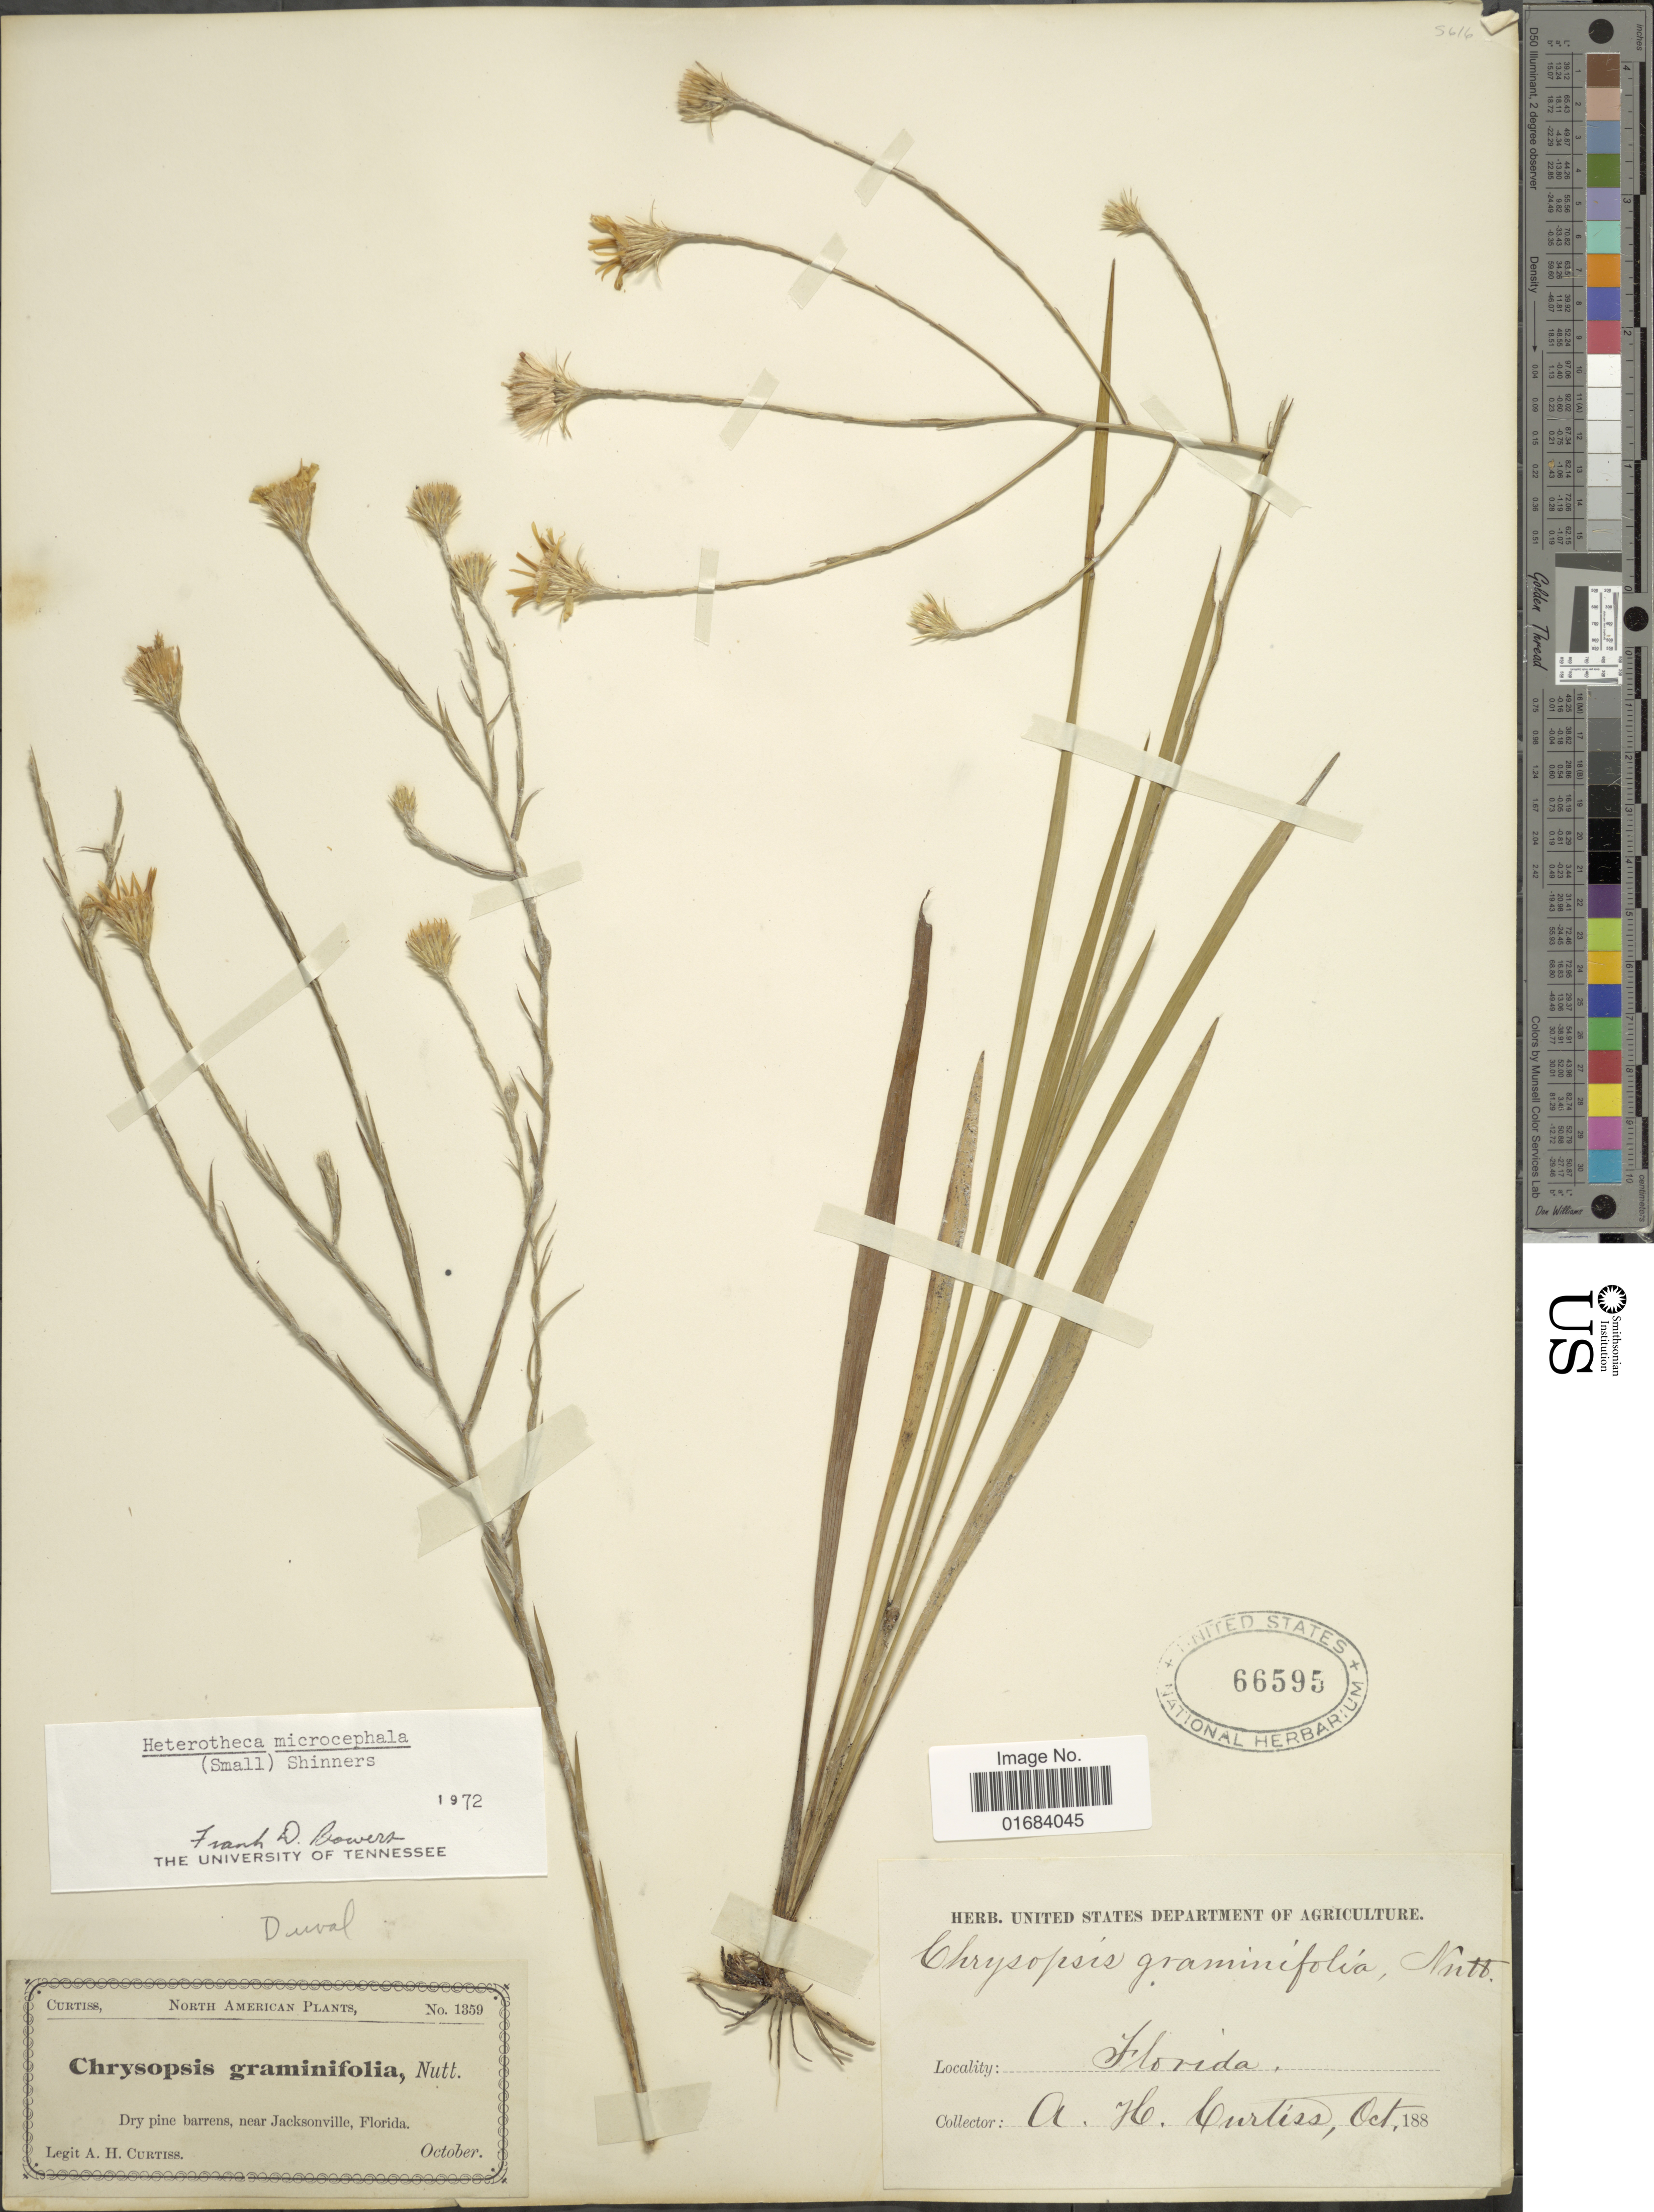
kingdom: Plantae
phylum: Tracheophyta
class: Magnoliopsida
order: Asterales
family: Asteraceae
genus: Pityopsis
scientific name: Pityopsis microcephala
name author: Small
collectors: A. H. Curtiss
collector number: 1359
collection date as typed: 188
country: United States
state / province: Florida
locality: Dry pine barrens, near Jacksonville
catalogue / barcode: US 66595